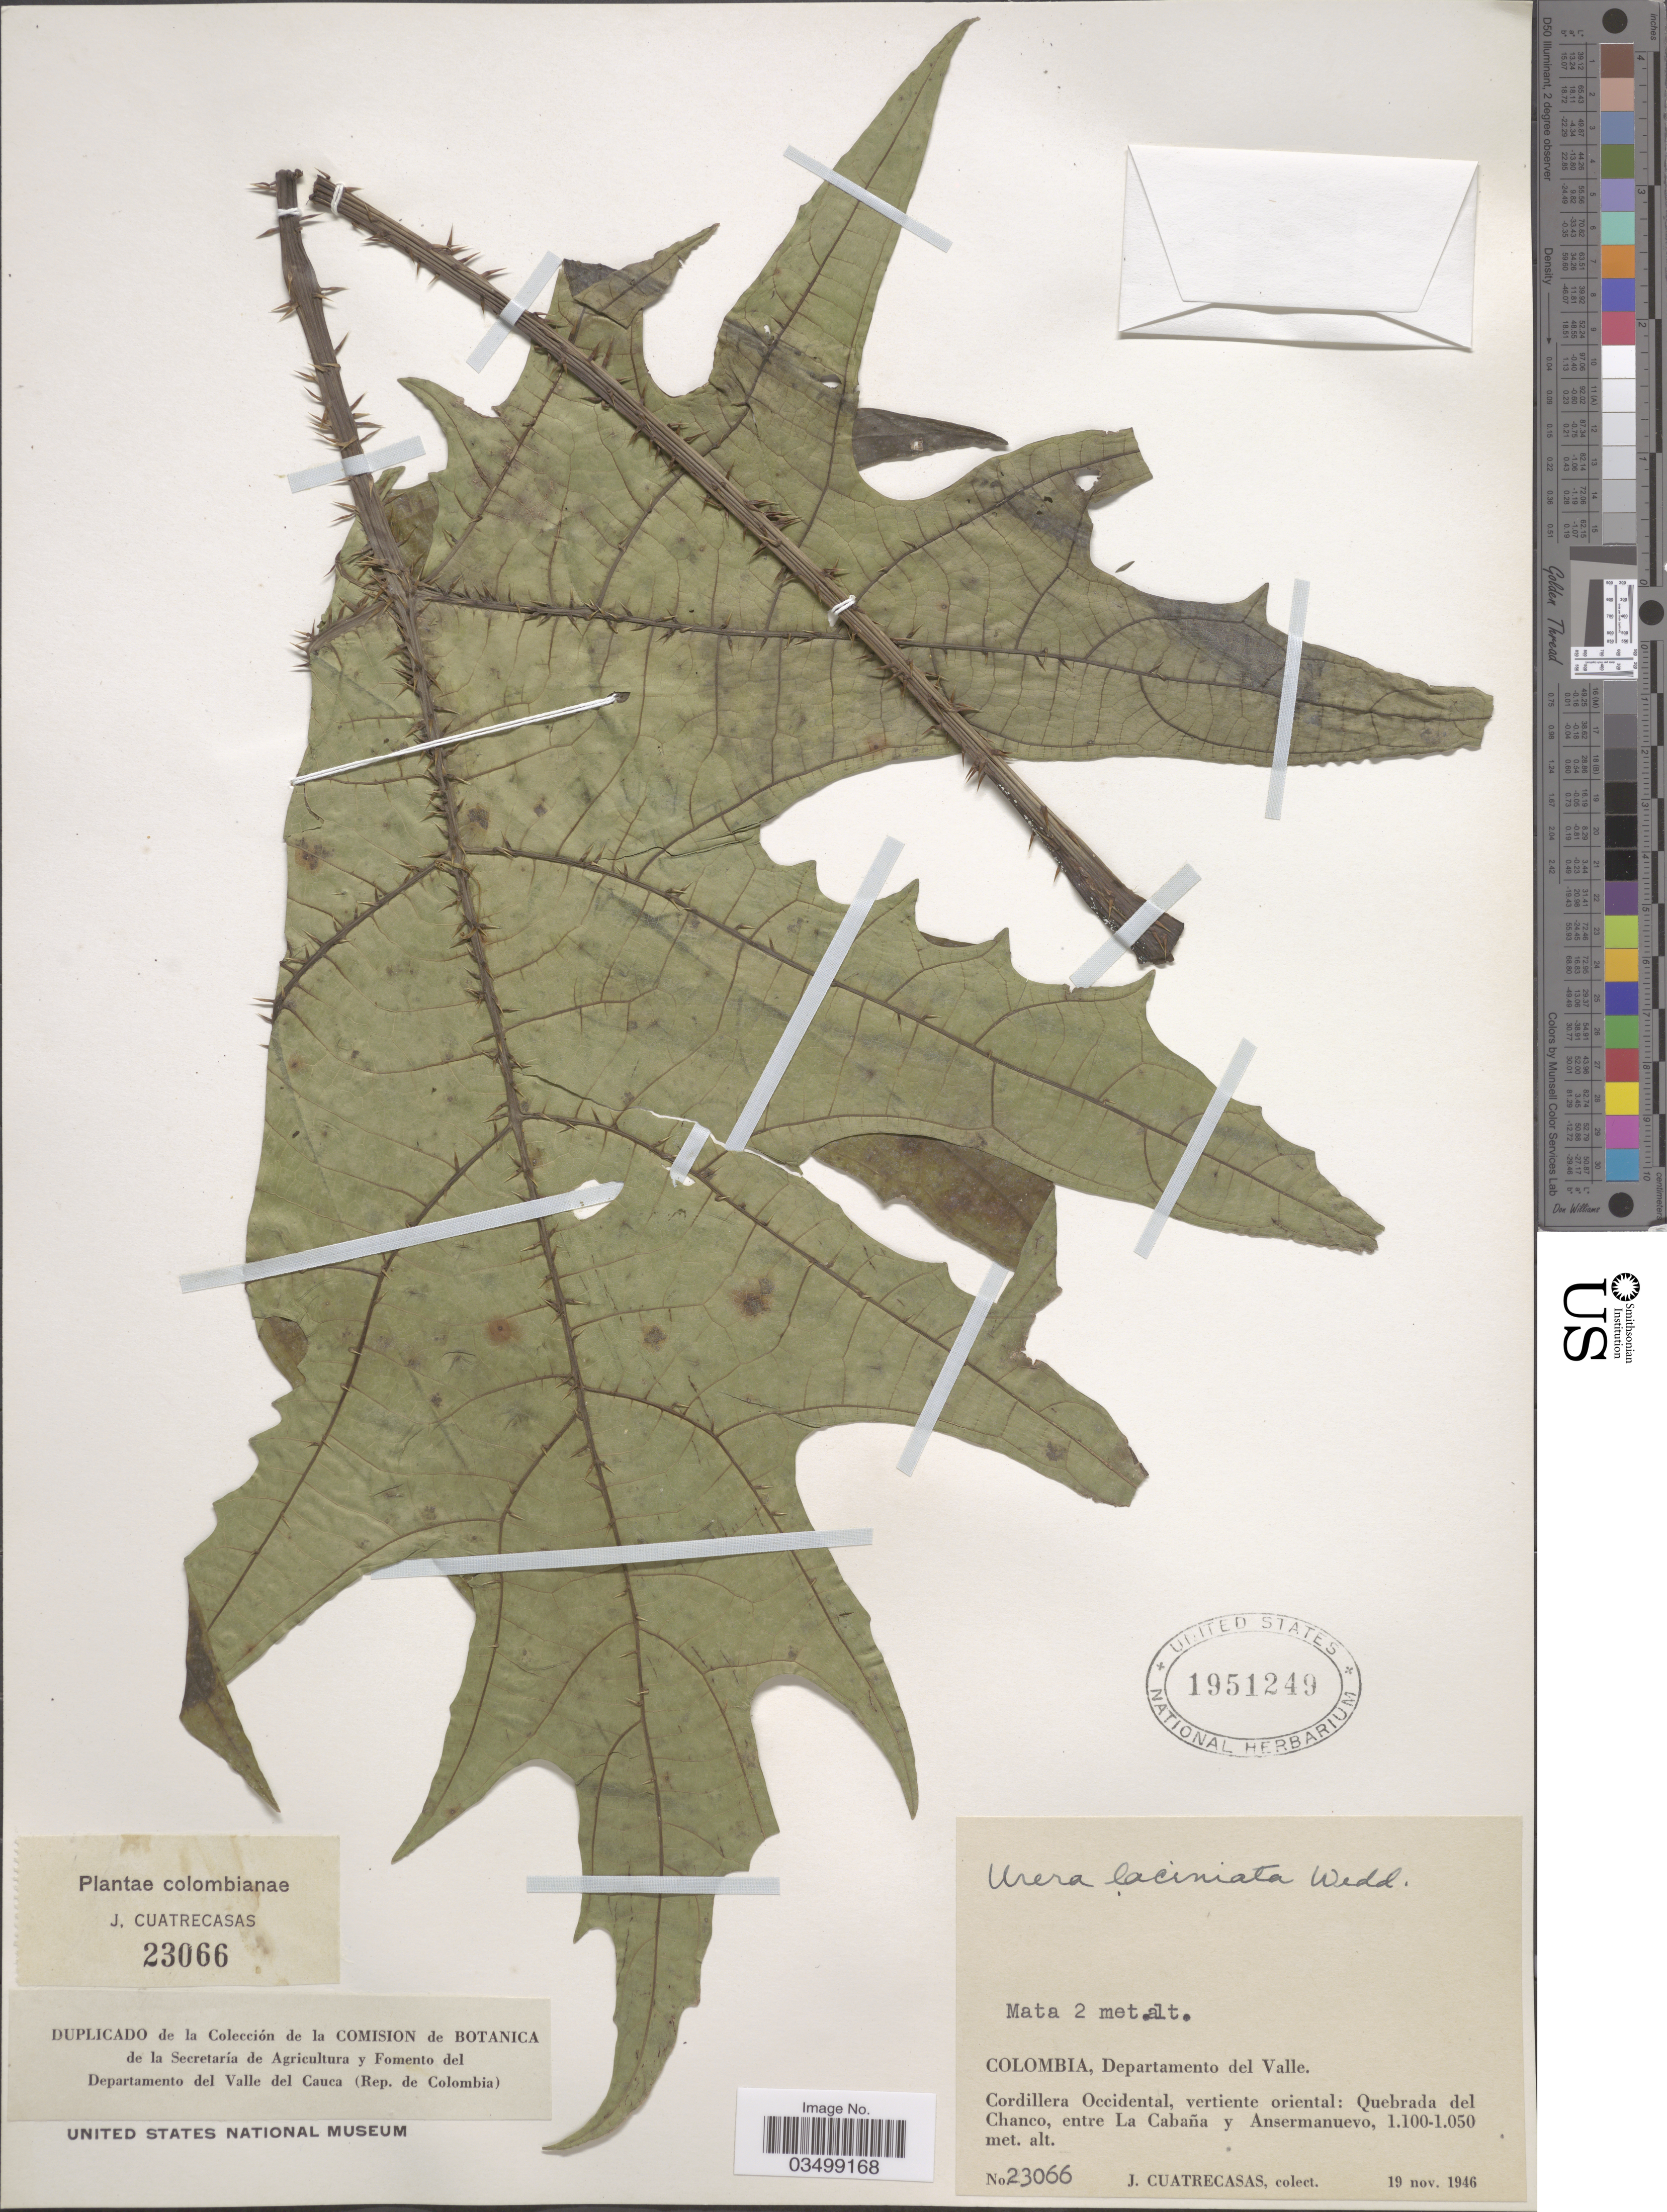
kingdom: Plantae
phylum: Tracheophyta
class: Magnoliopsida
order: Rosales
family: Urticaceae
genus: Urera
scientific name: Urera laciniata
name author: (Gaudich.) Wedd.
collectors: J. Cuatrecasas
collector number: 23066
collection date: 1946-11-19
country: Colombia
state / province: Valle del Cauca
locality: Departamento del Valle. Cordillera Occidental, vertiente oriental: Quebrada del Chanco, entre La Cabaña y Ansermanuevo.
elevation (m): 1050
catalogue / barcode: US 1951249